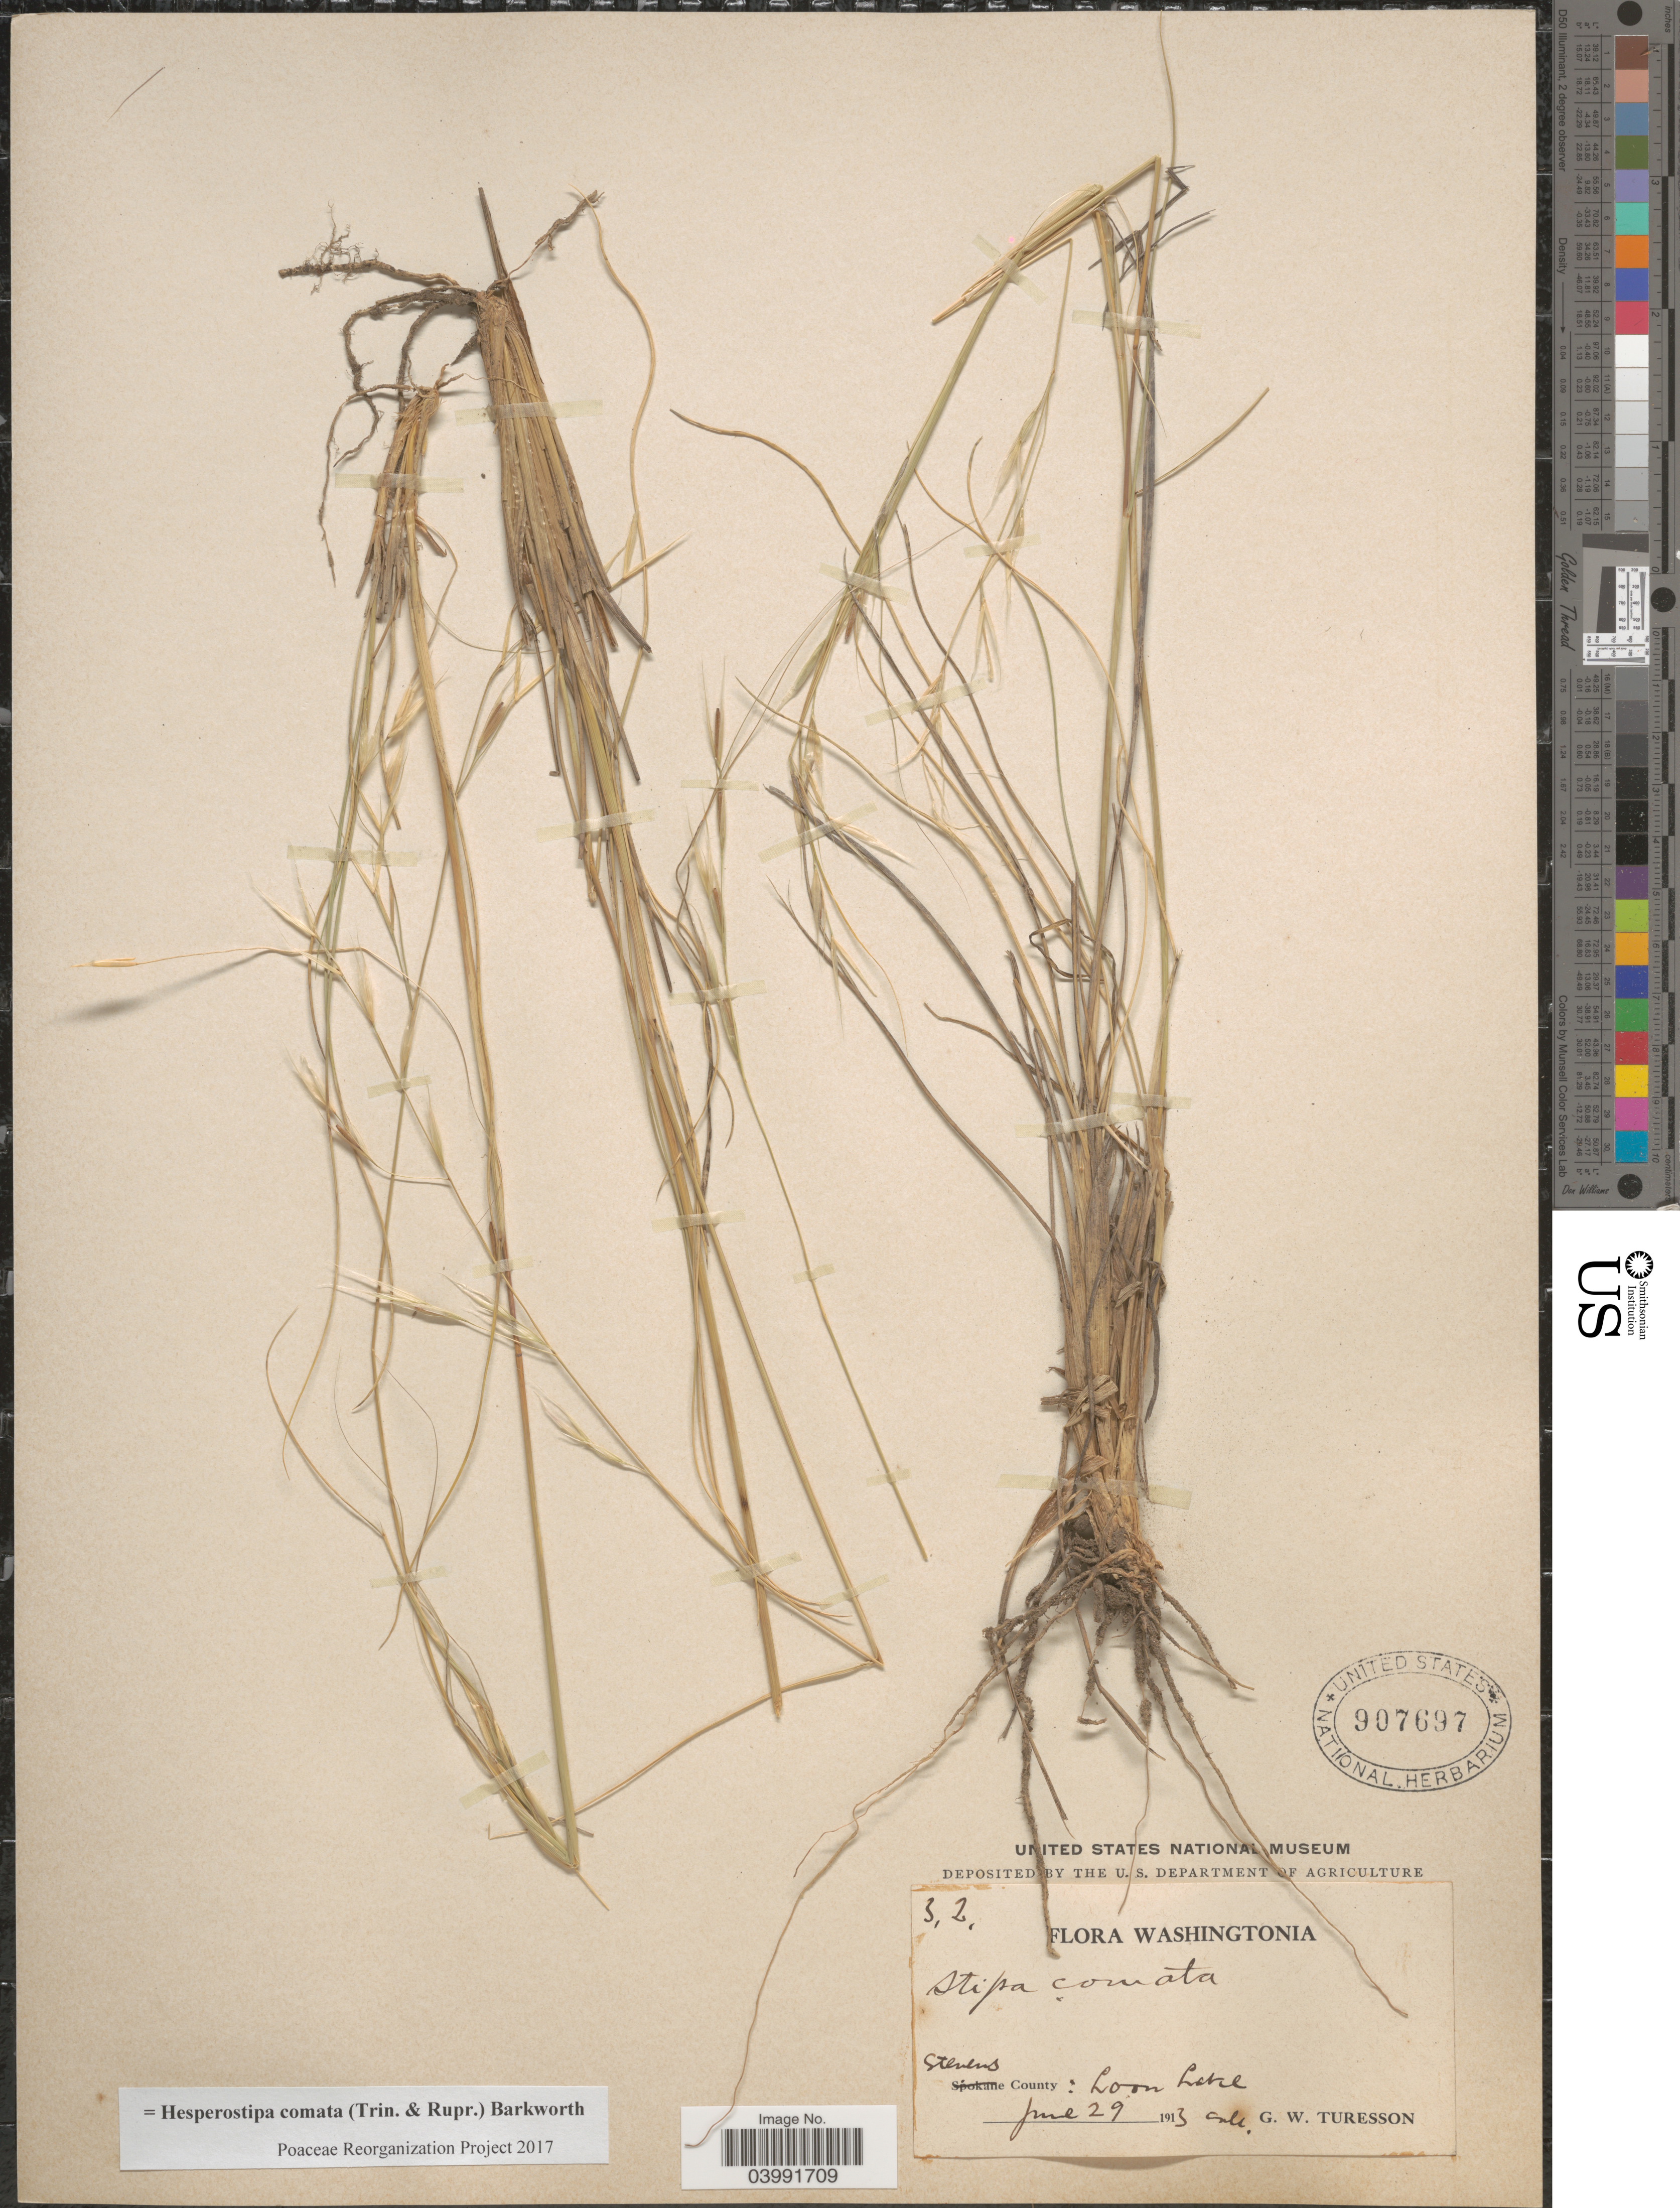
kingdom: Plantae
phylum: Tracheophyta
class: Liliopsida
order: Poales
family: Poaceae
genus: Hesperostipa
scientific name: Hesperostipa comata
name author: (Trin. & Rupr.) Barkworth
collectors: G. Turesson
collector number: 32?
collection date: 1913-06-29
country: United States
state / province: Washington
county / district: Stevens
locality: Washingtonia. Stevens County: Loon Lake.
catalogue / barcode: US 907697